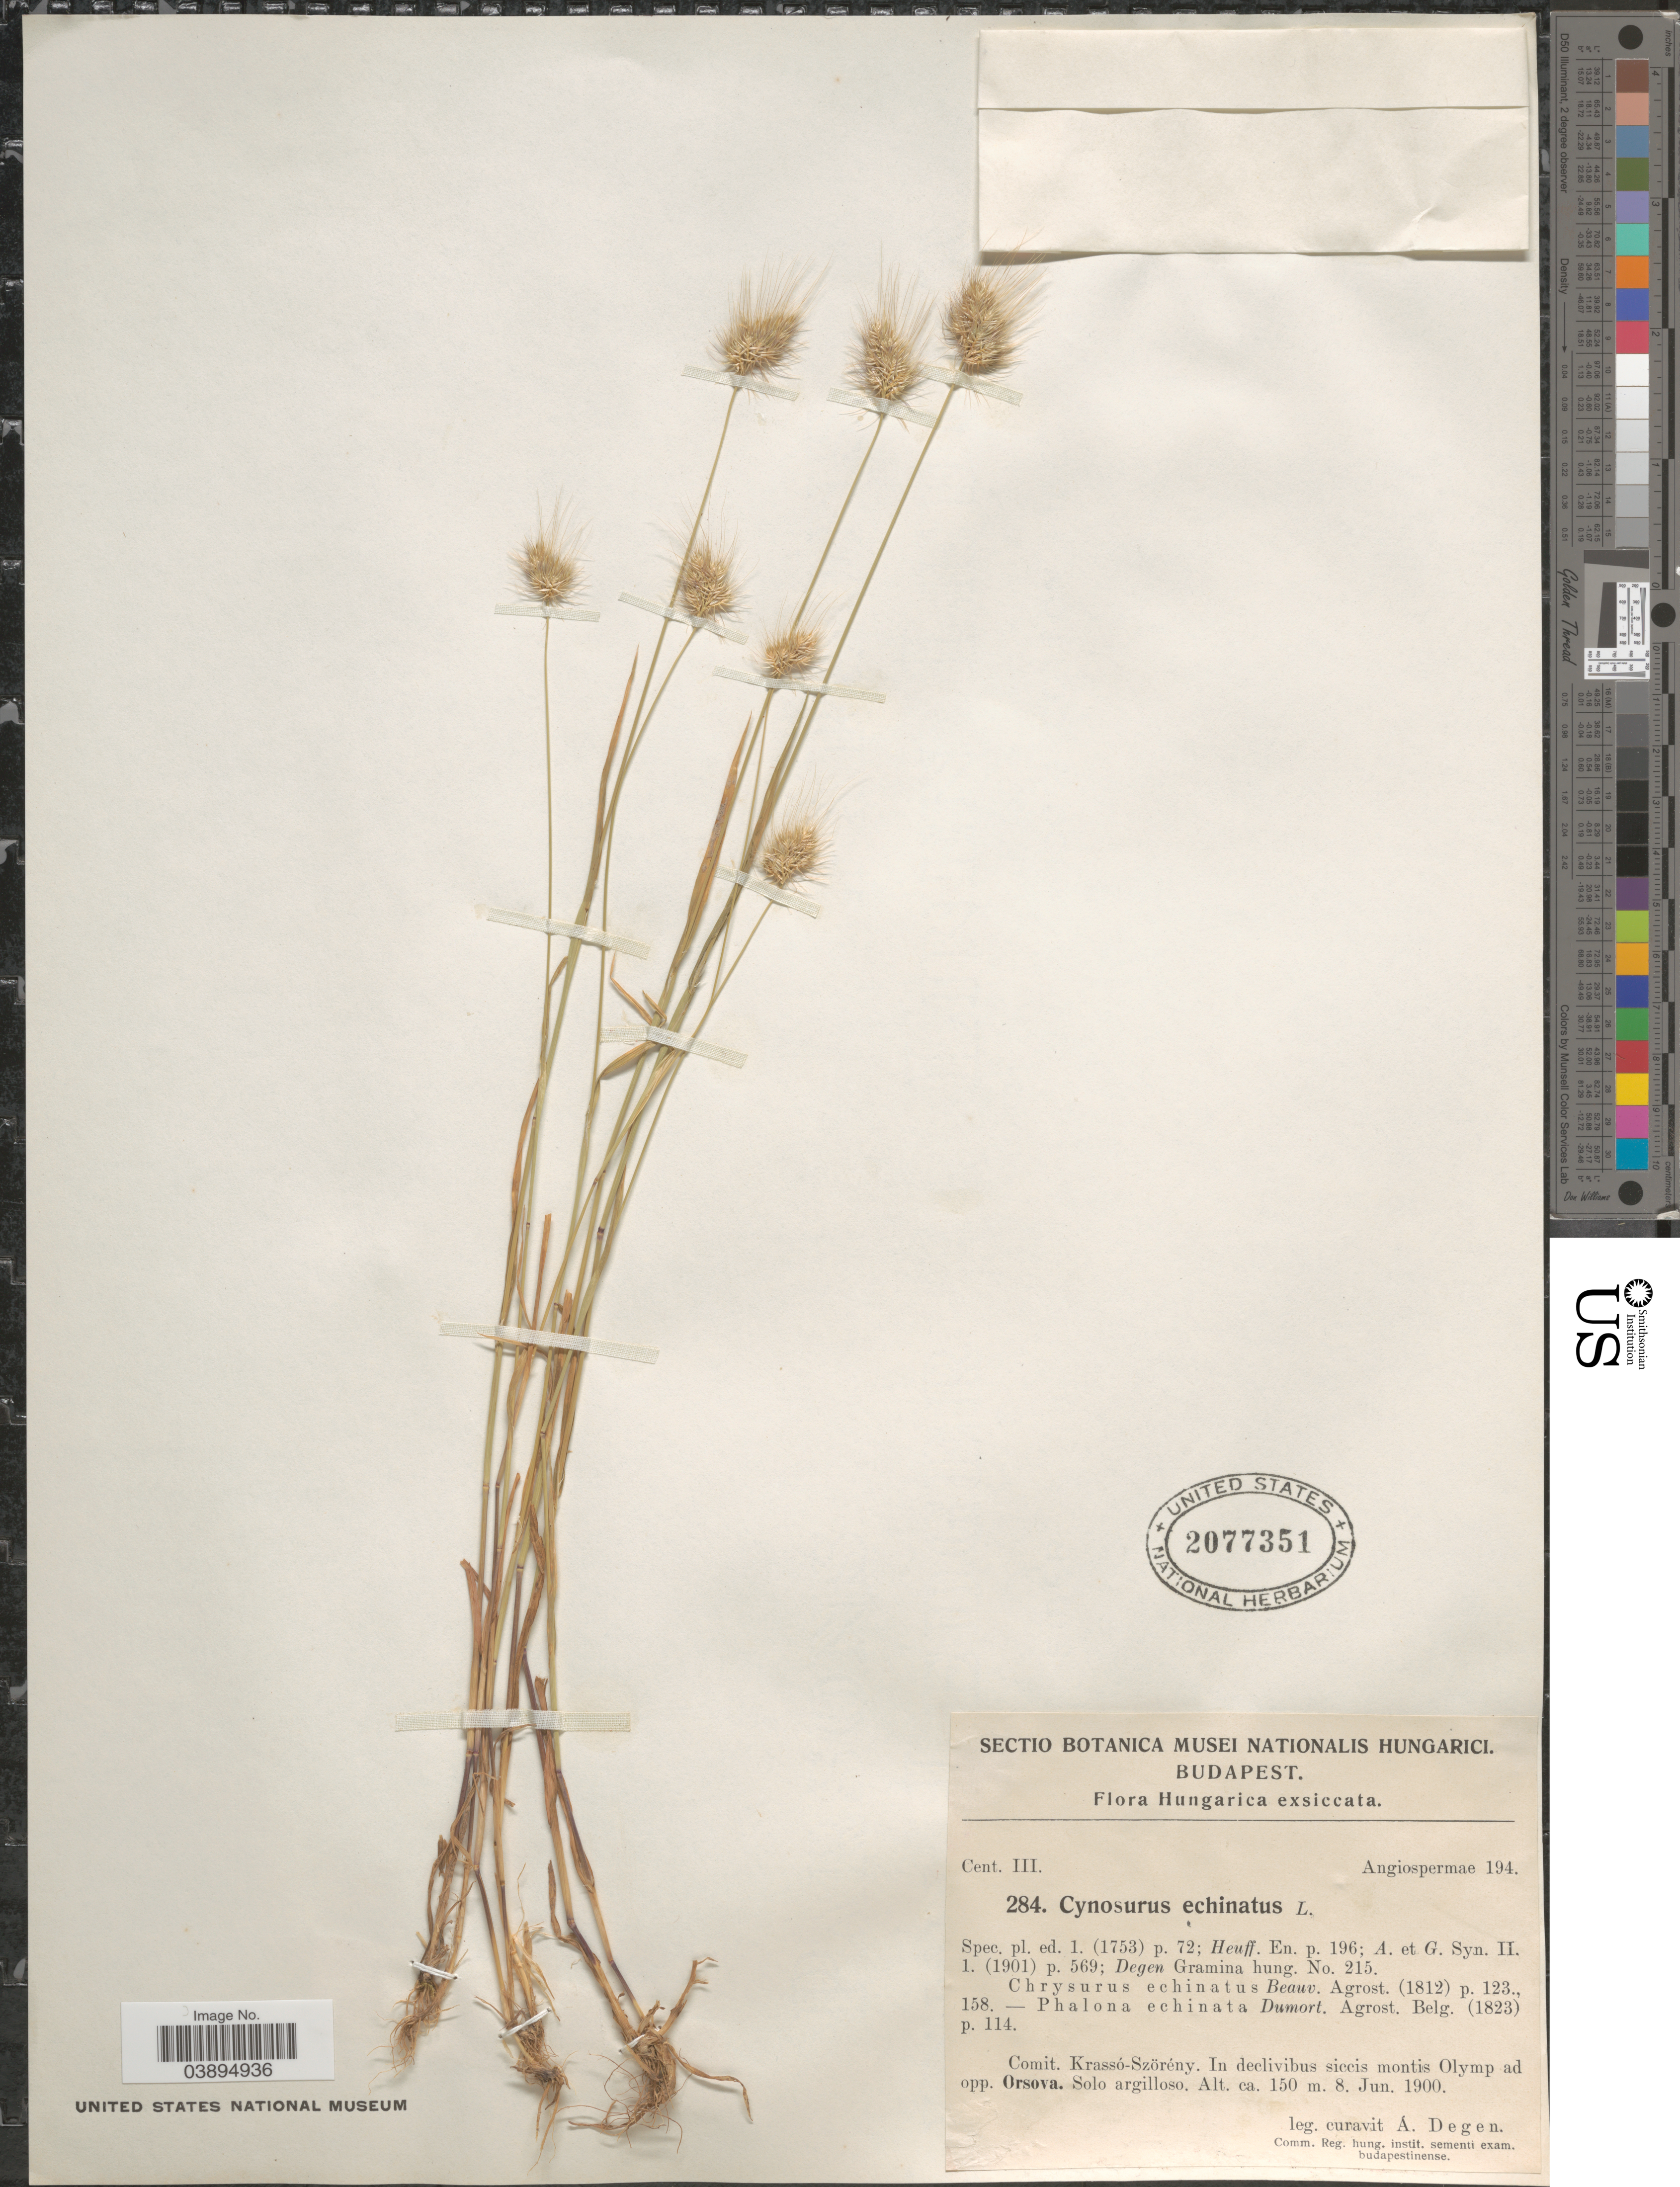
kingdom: Plantae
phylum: Tracheophyta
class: Liliopsida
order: Poales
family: Poaceae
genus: Cynosurus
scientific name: Cynosurus echinatus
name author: L.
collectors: A. Degen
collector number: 284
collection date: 1900-06-08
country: Hungary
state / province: Budapest, Capital District of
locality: Hungarica. Comit. Krassó-Szörény. In declivibus siccis montis Olymp ad opp. Orsova. Solo argilloso.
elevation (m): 150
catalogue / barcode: US 2077351